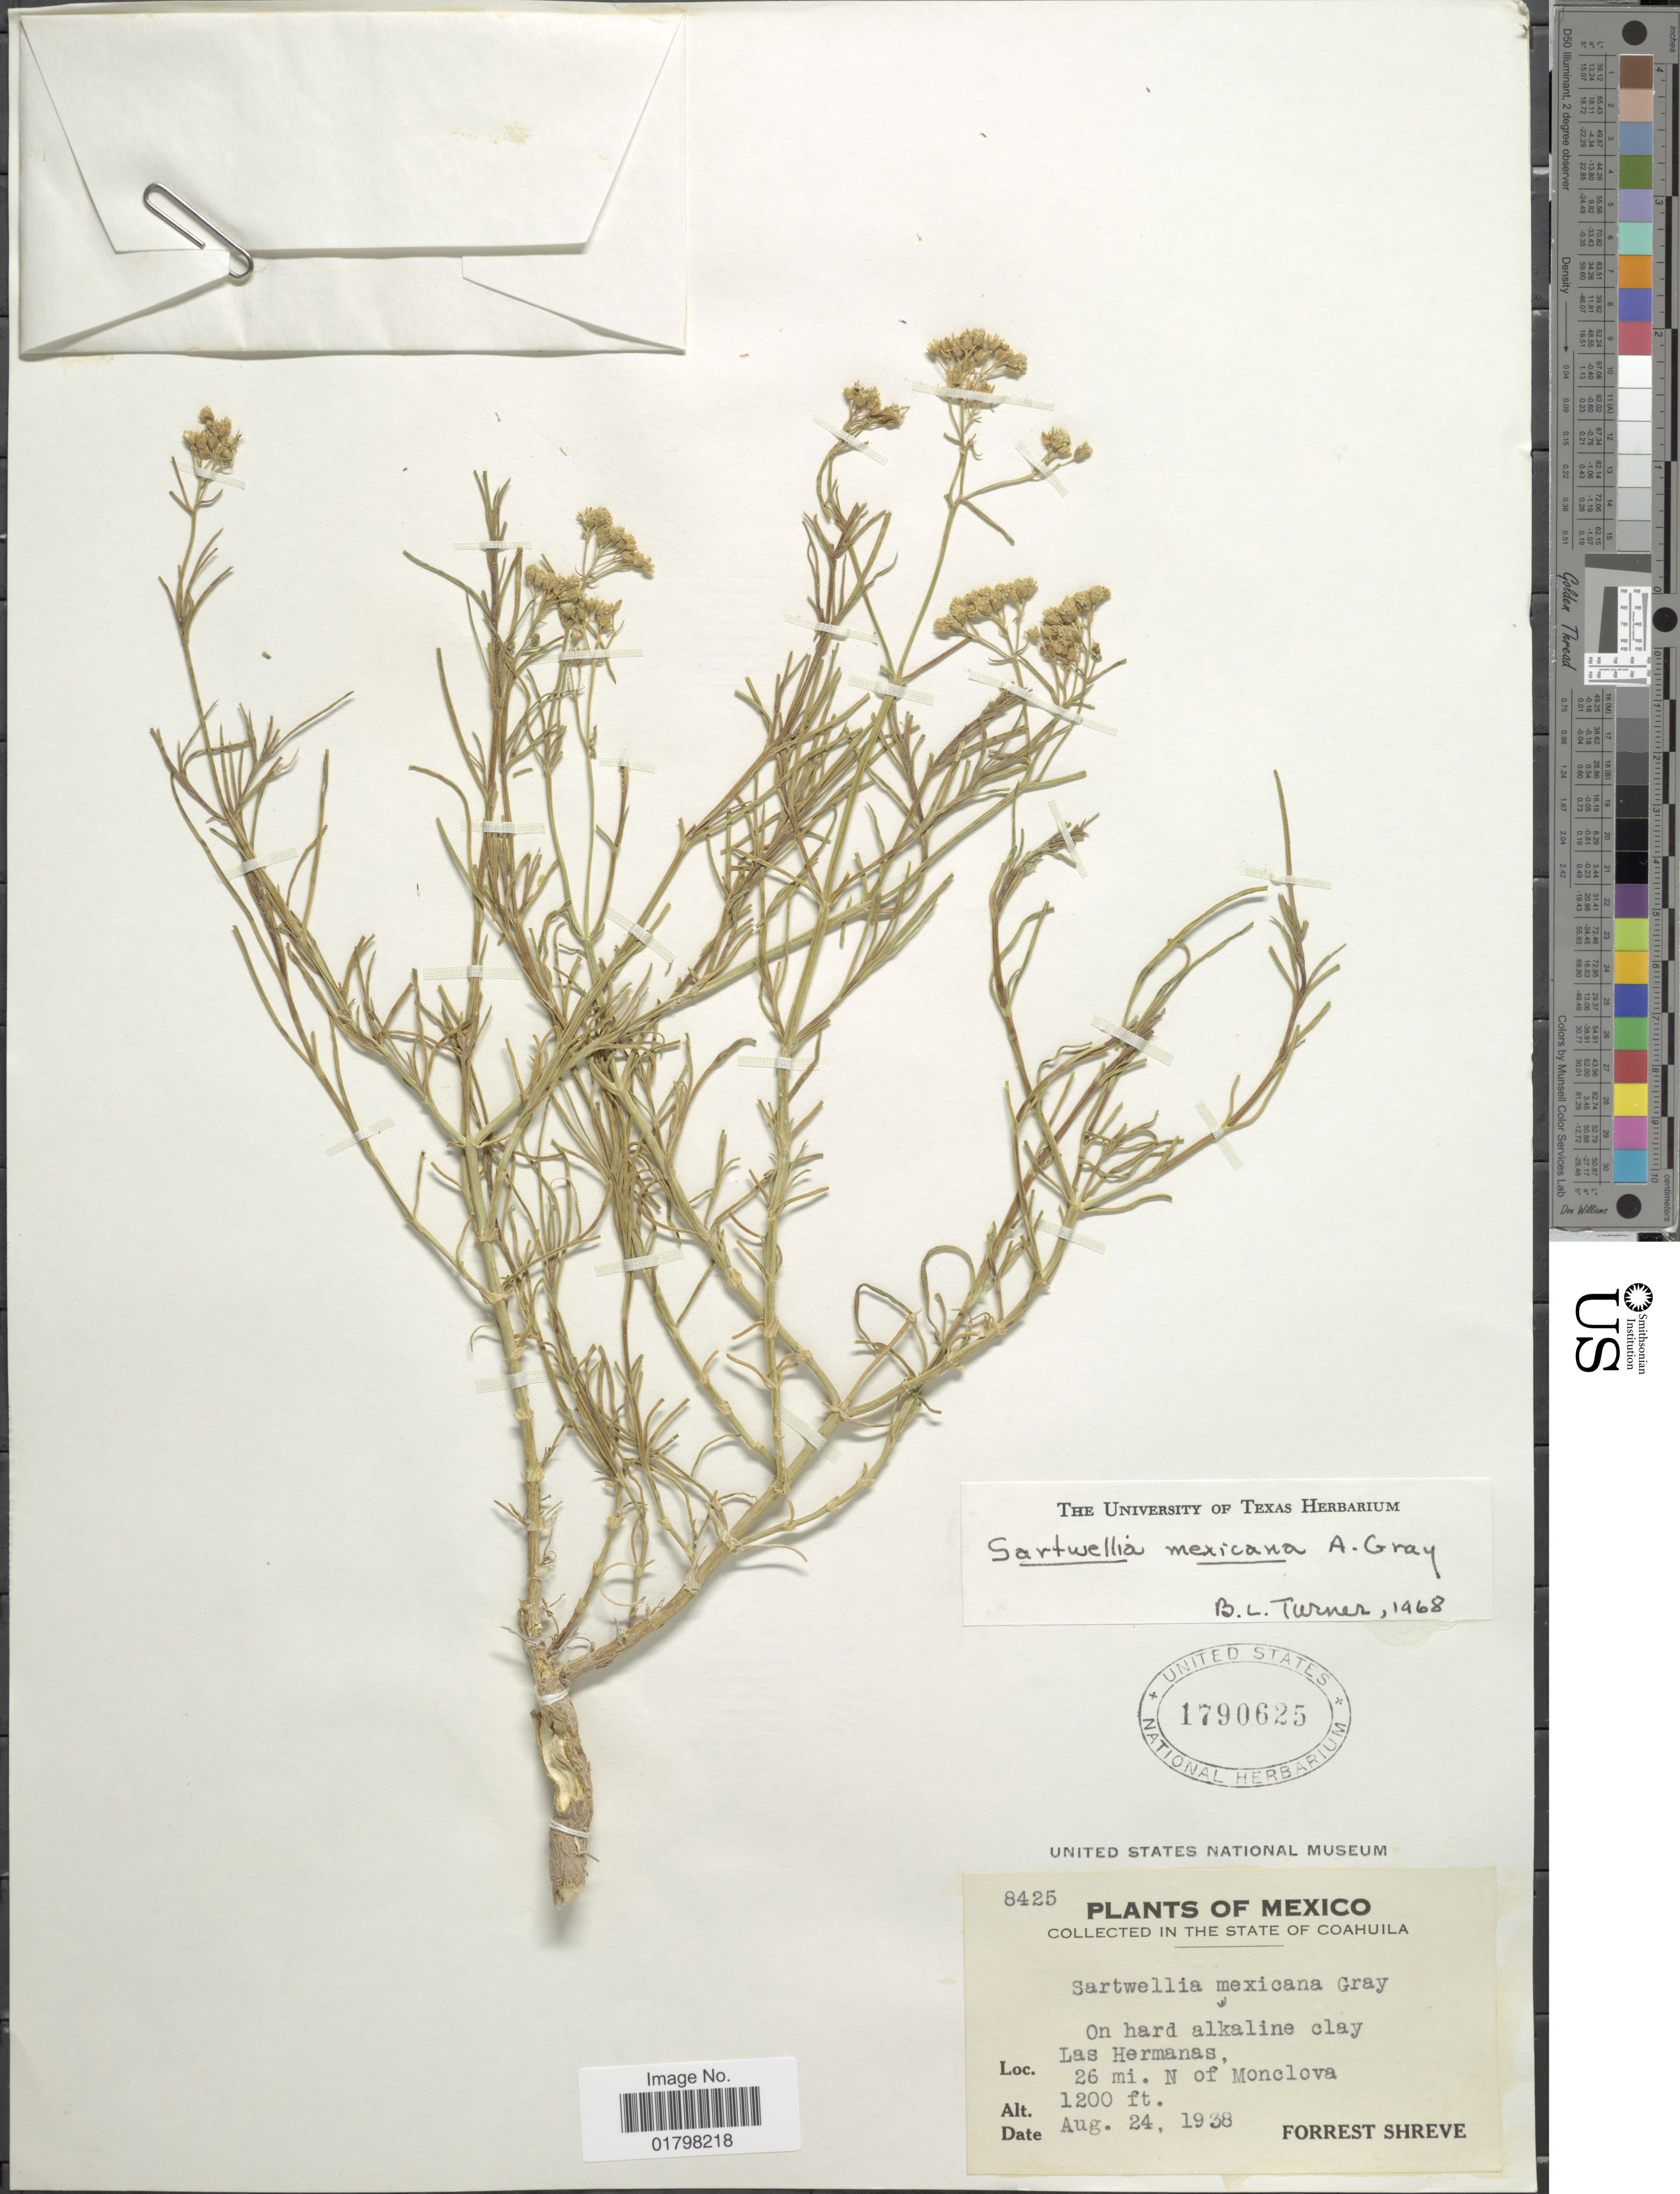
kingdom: Plantae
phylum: Tracheophyta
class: Magnoliopsida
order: Asterales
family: Asteraceae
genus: Sartwellia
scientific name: Sartwellia mexicana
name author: A. Gray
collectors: F. Shreve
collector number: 8425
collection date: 1938-08-24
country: Mexico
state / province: Coahuila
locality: In the state of Coahuila. On hard alkaline clay. Las Hermanas. 26 mi. N of Monclova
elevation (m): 366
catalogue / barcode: US 1790625